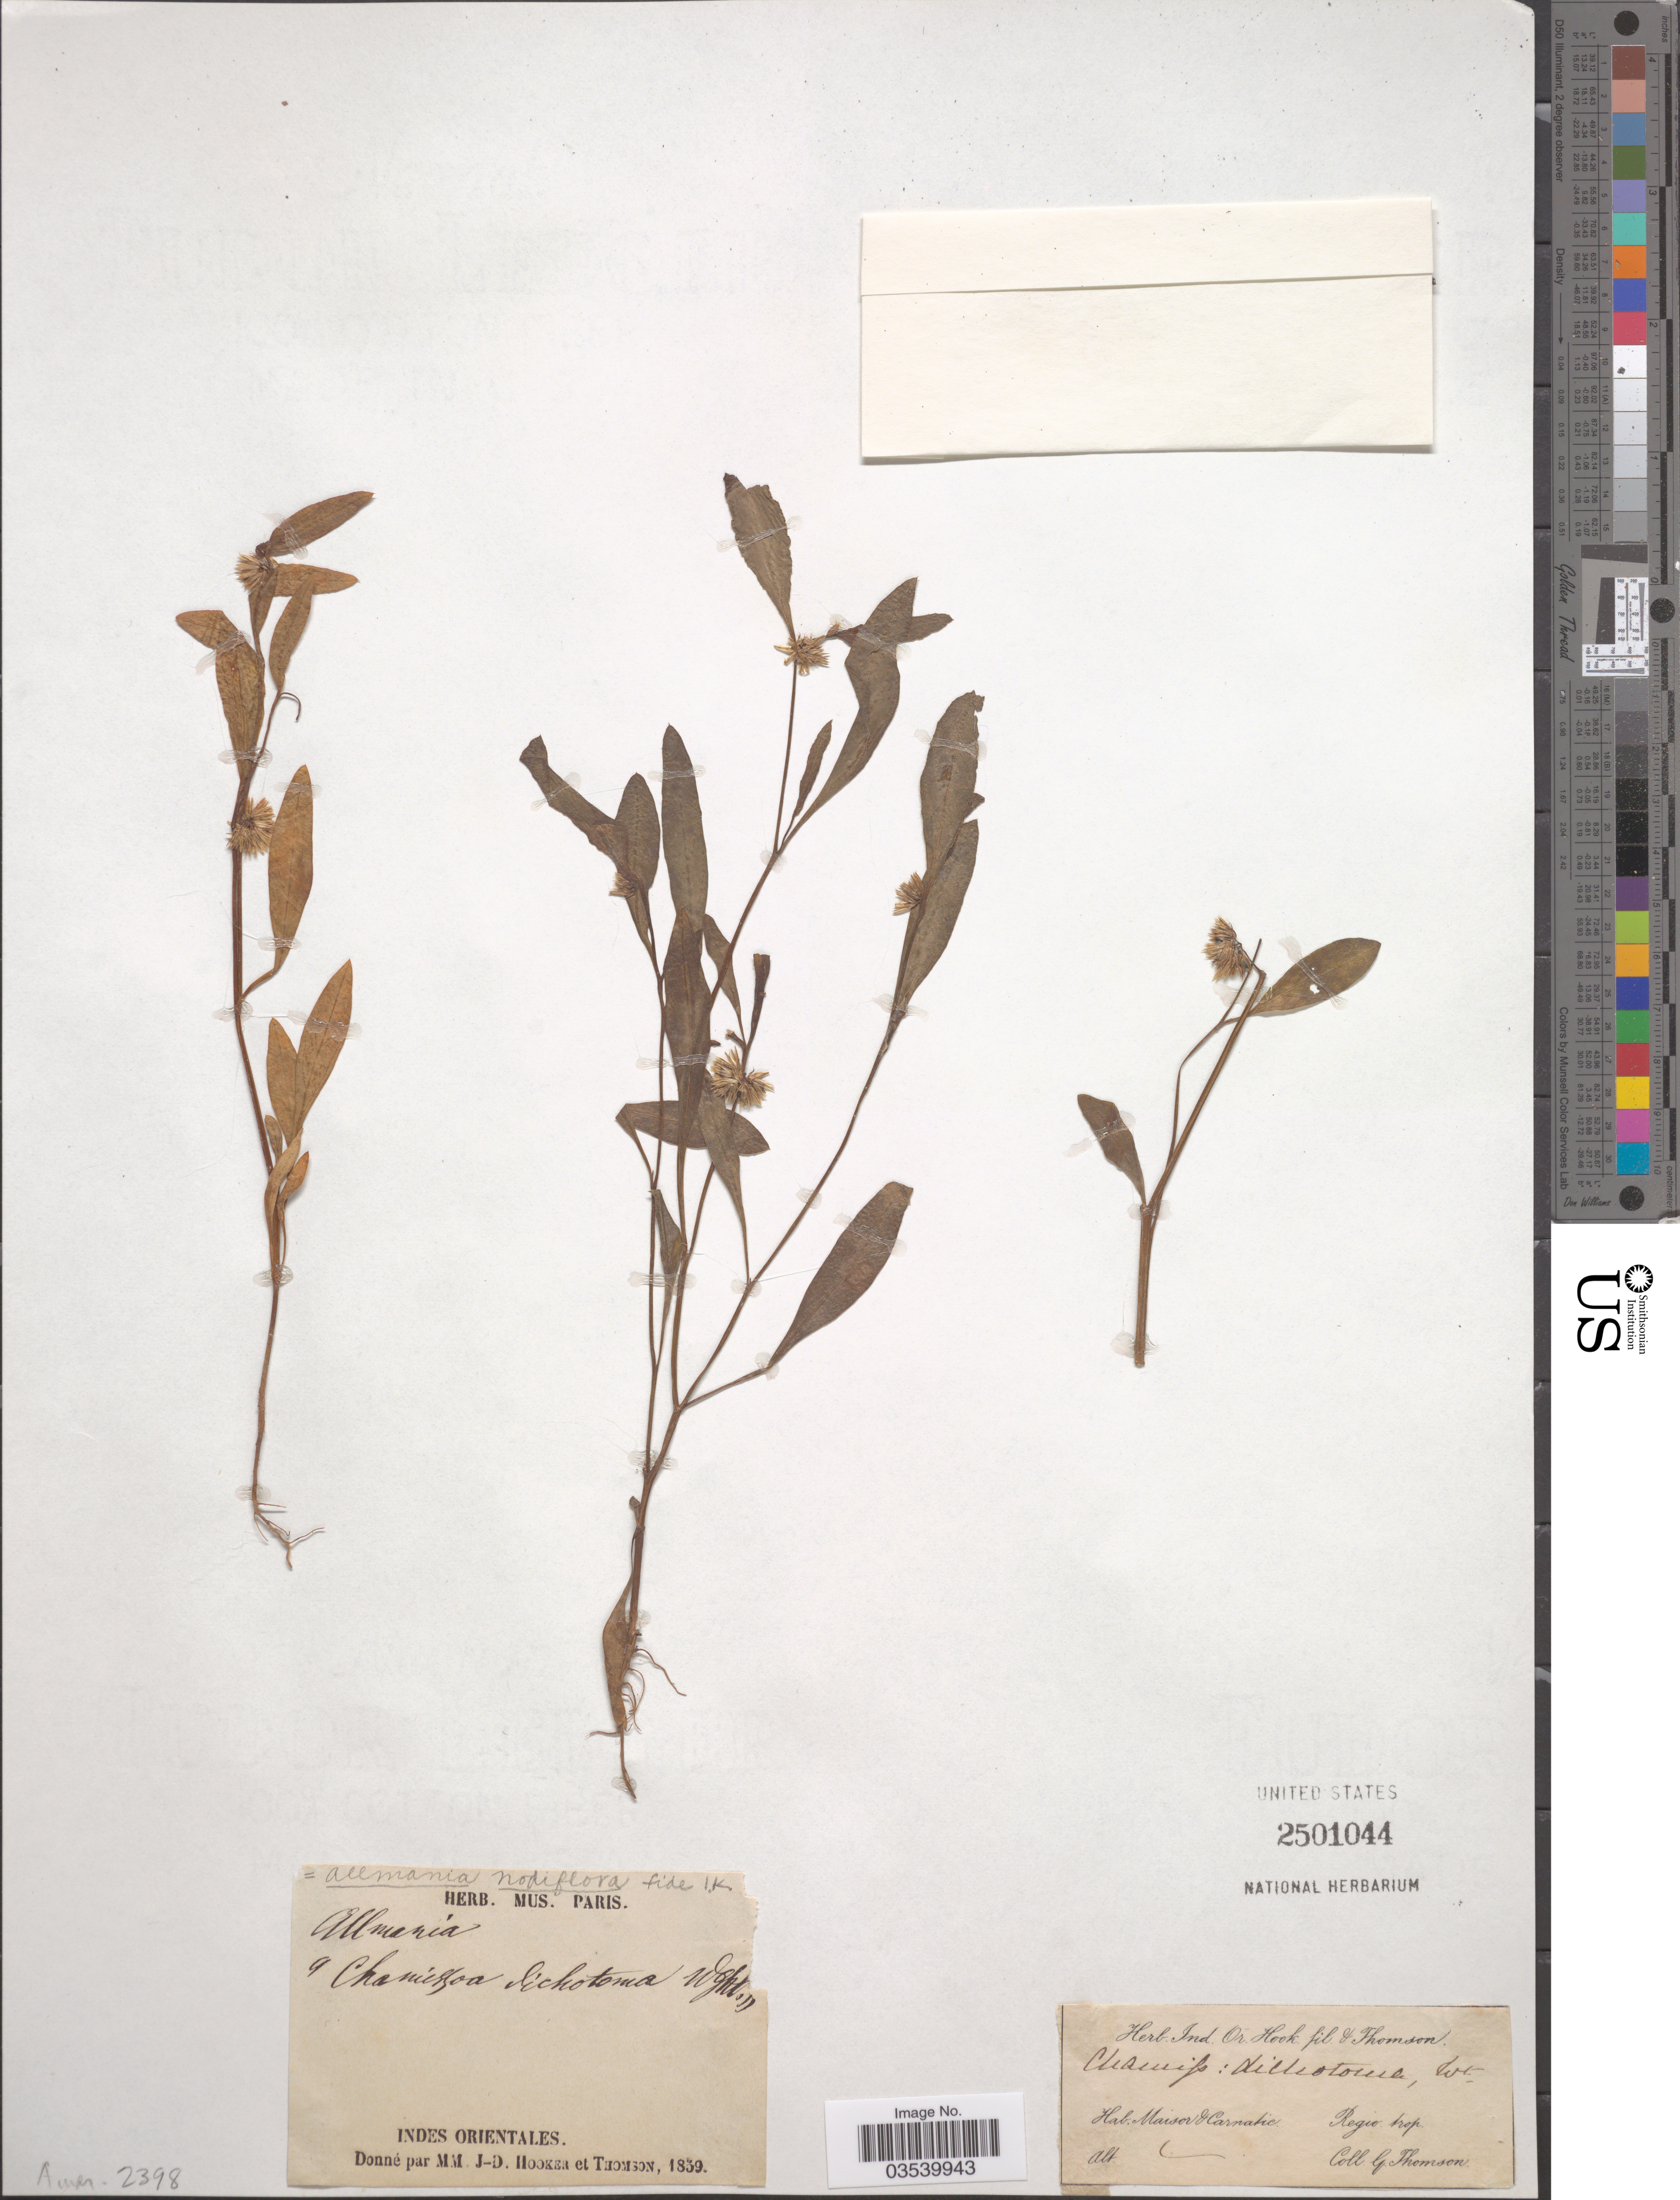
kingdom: Plantae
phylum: Tracheophyta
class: Magnoliopsida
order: Caryophyllales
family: Amaranthaceae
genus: Allmania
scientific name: Allmania nodiflora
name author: (L.) R. Br. ex Wight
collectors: G. Thomson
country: India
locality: Indes Orientales. Maisor & Carnatic. Regio trop.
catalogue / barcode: US 2501044